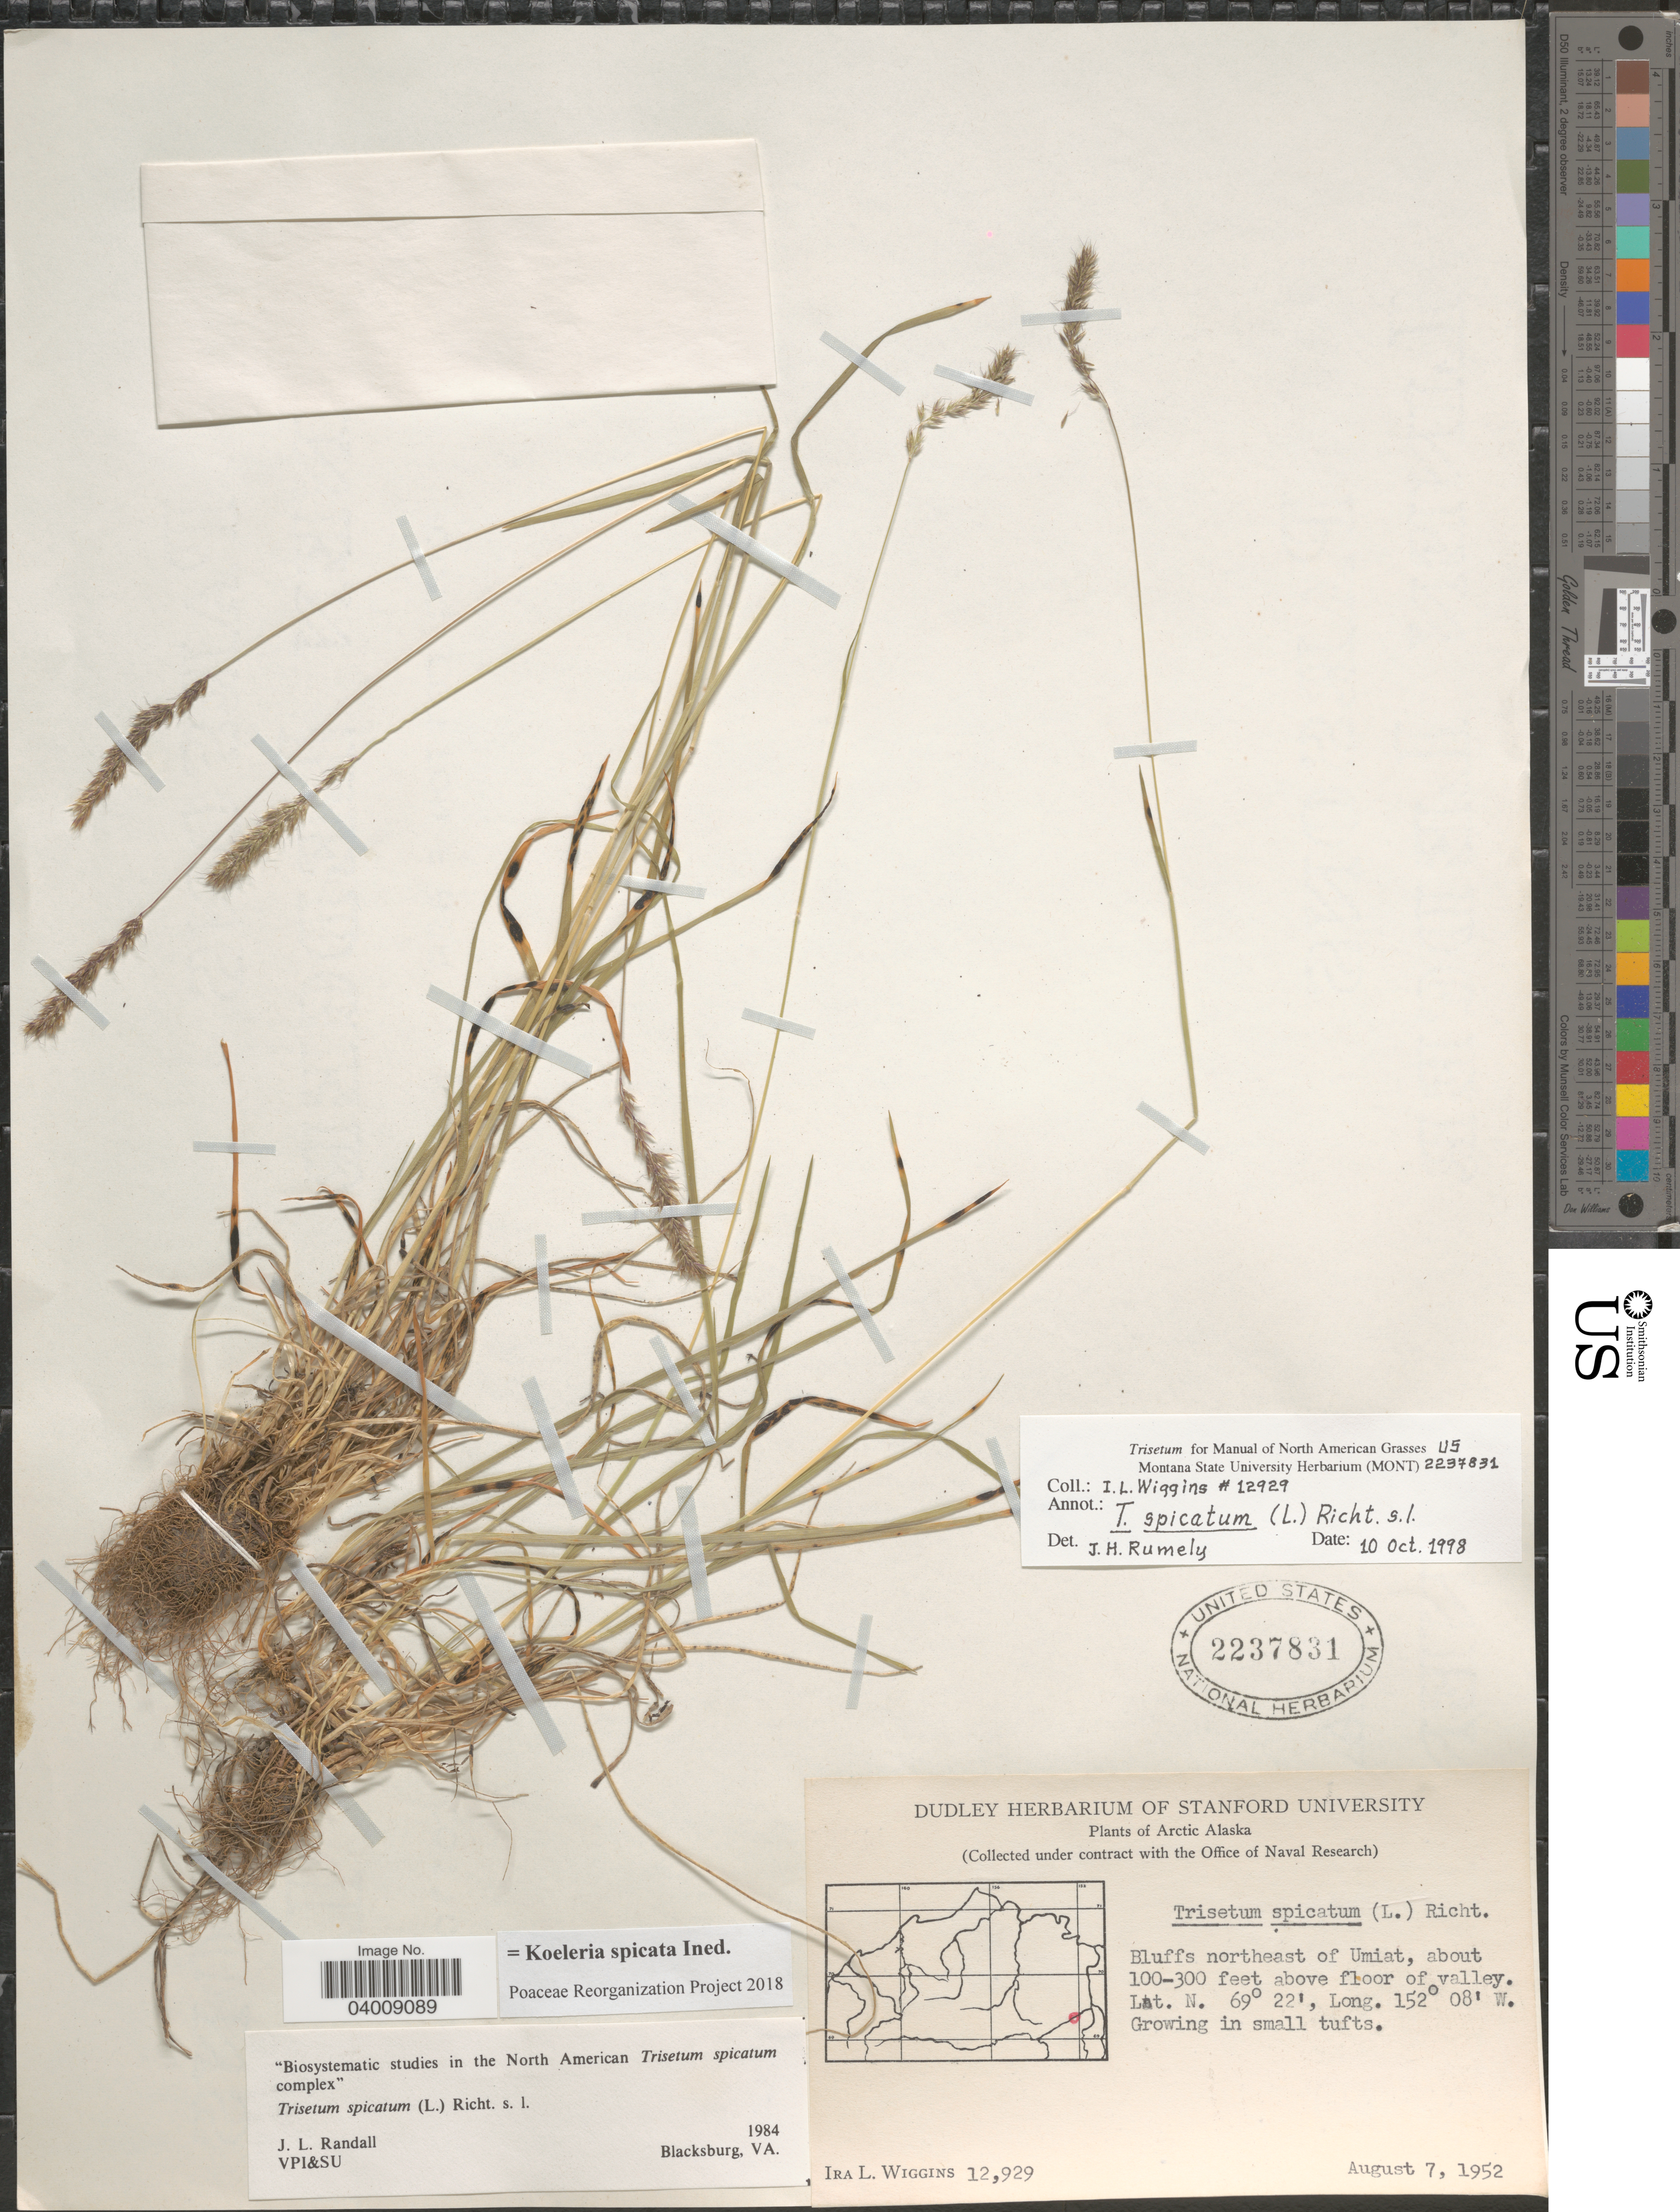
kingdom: Plantae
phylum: Tracheophyta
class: Liliopsida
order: Poales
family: Poaceae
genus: Koeleria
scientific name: Koeleria spicata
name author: (L.) Barberá et al.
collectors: I. L. Wiggins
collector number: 12929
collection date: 1952-07-07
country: United States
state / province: Alaska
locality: Arctic Alaska. Bluffs northeast of Umiat.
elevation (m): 30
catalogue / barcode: US 2237831